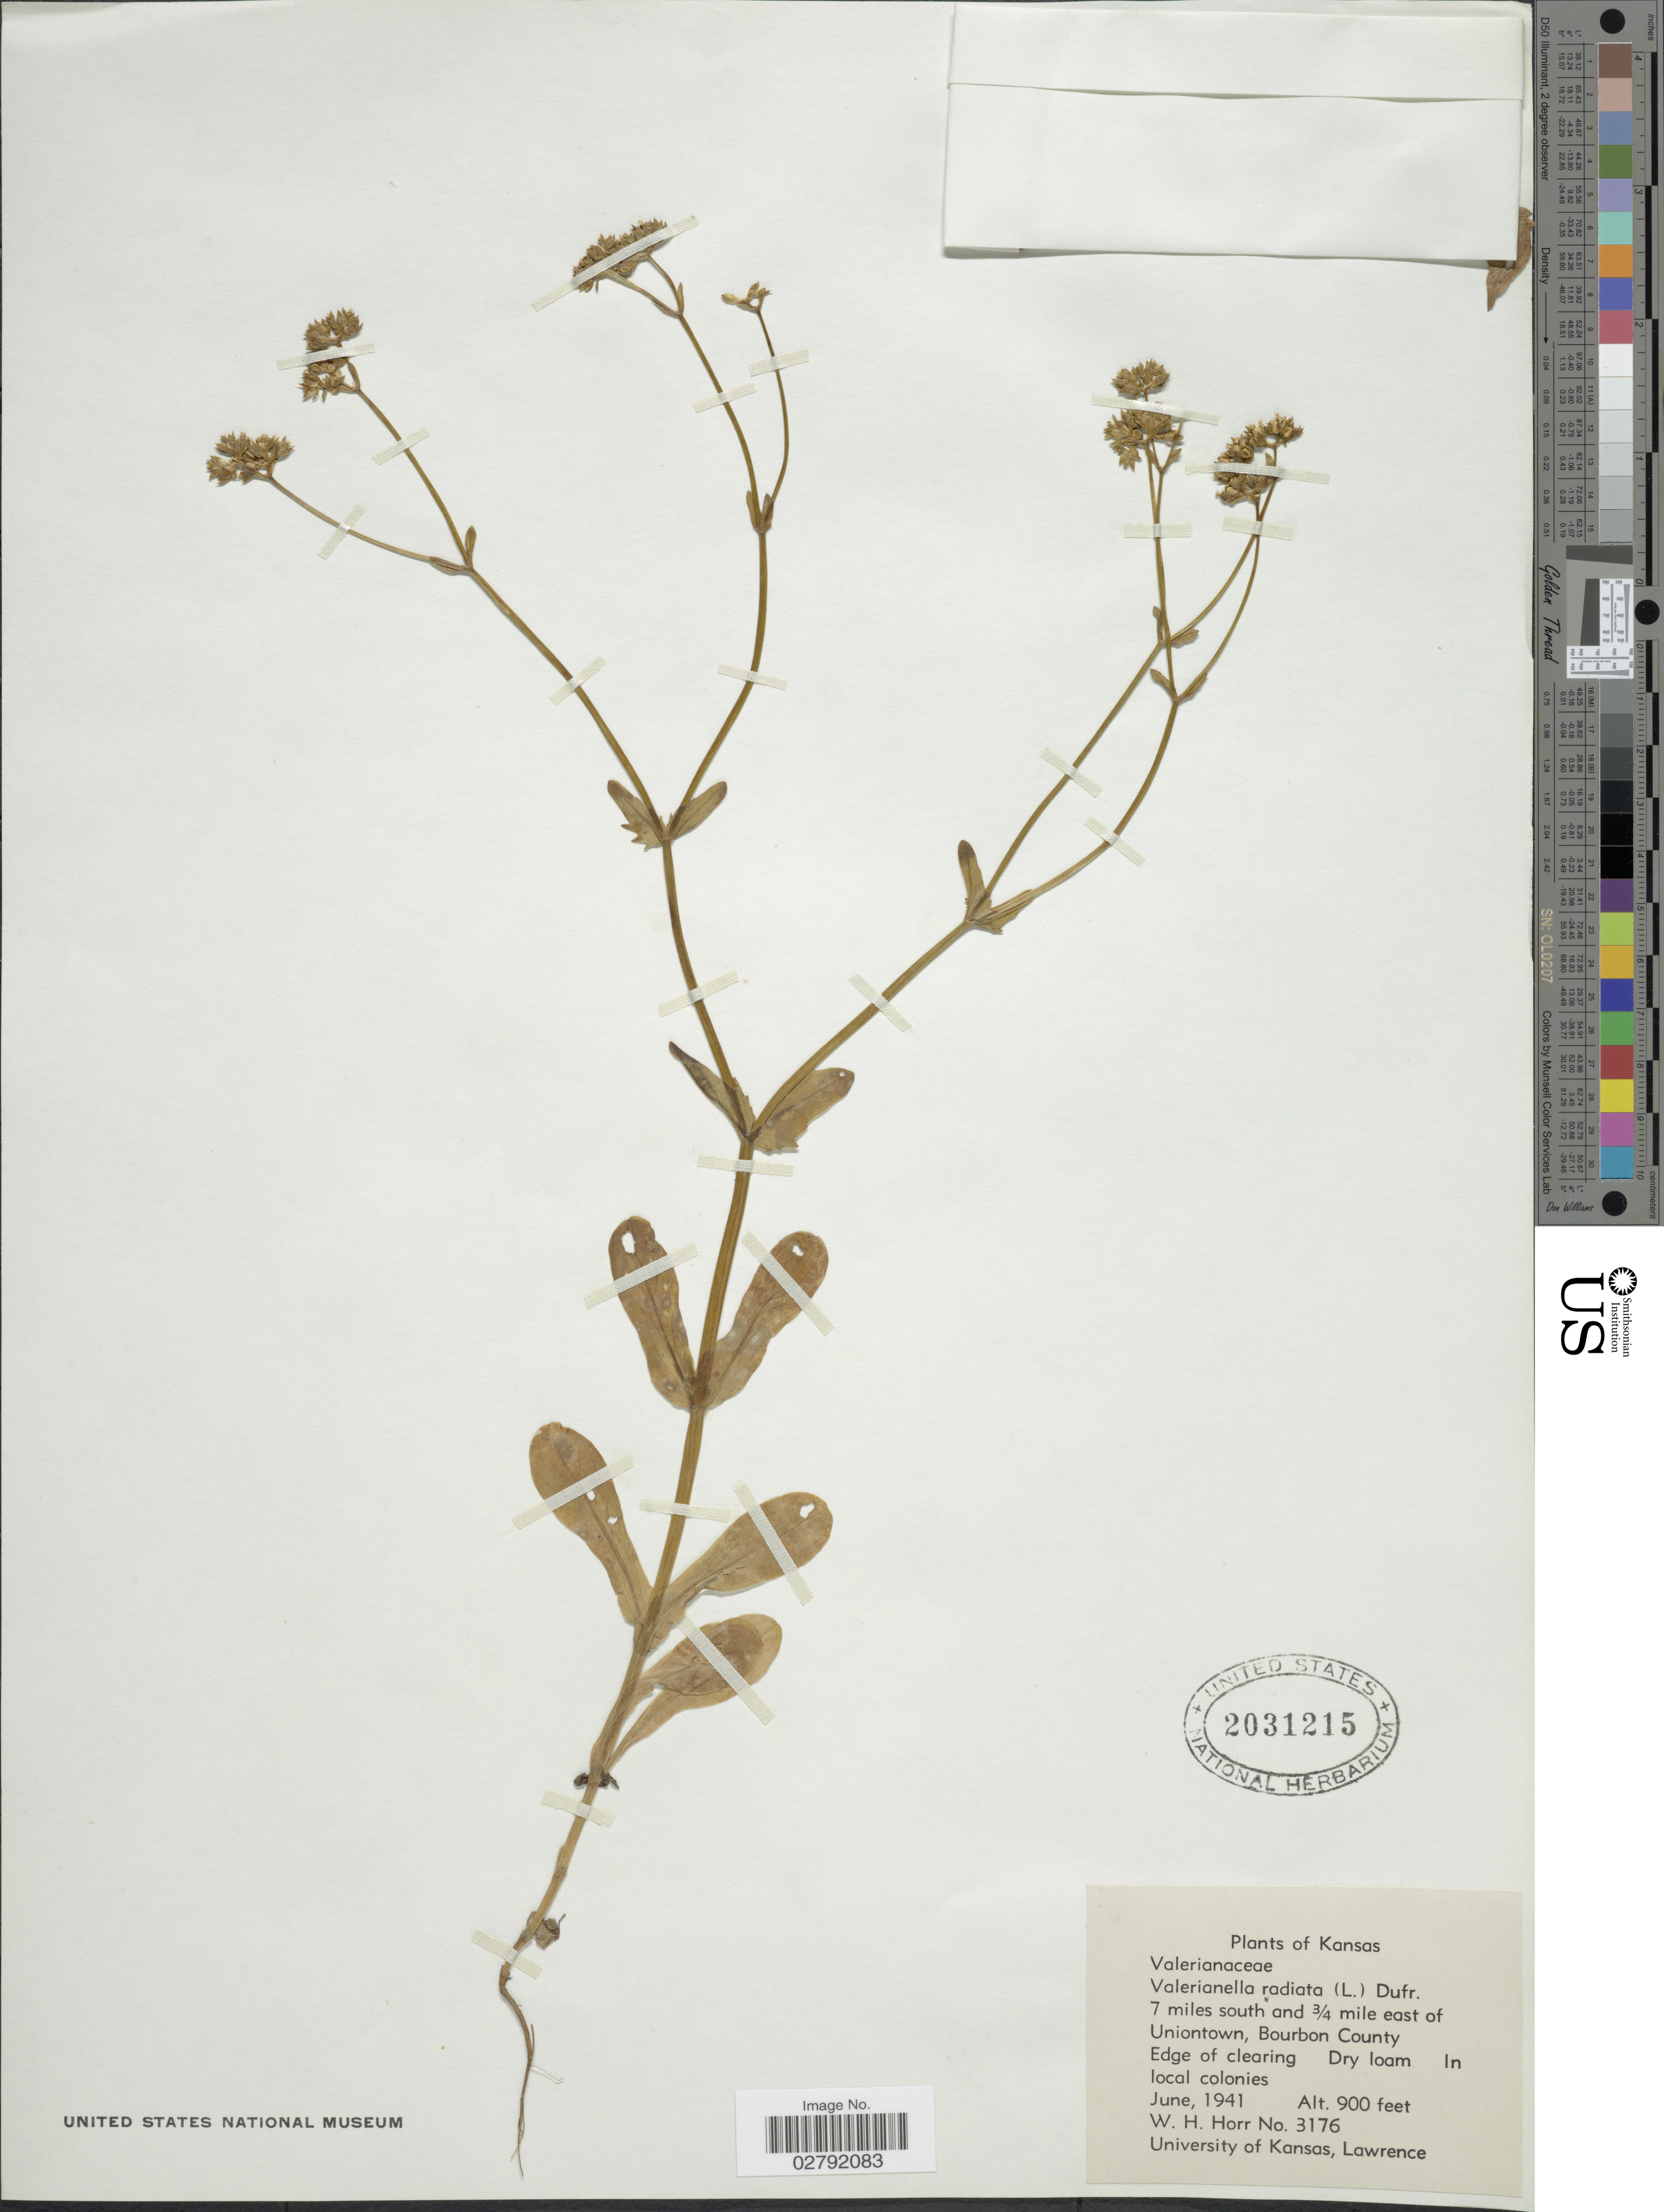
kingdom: Plantae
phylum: Tracheophyta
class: Magnoliopsida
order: Dipsacales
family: Caprifoliaceae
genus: Valerianella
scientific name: Valerianella radiata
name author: (L.) Dufr.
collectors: W. H. Horr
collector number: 3176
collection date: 1941-06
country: United States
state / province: Kansas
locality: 7 miles south and ¾ mile east of Uniontown, Bourbon County.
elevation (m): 274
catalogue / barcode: US 2031215